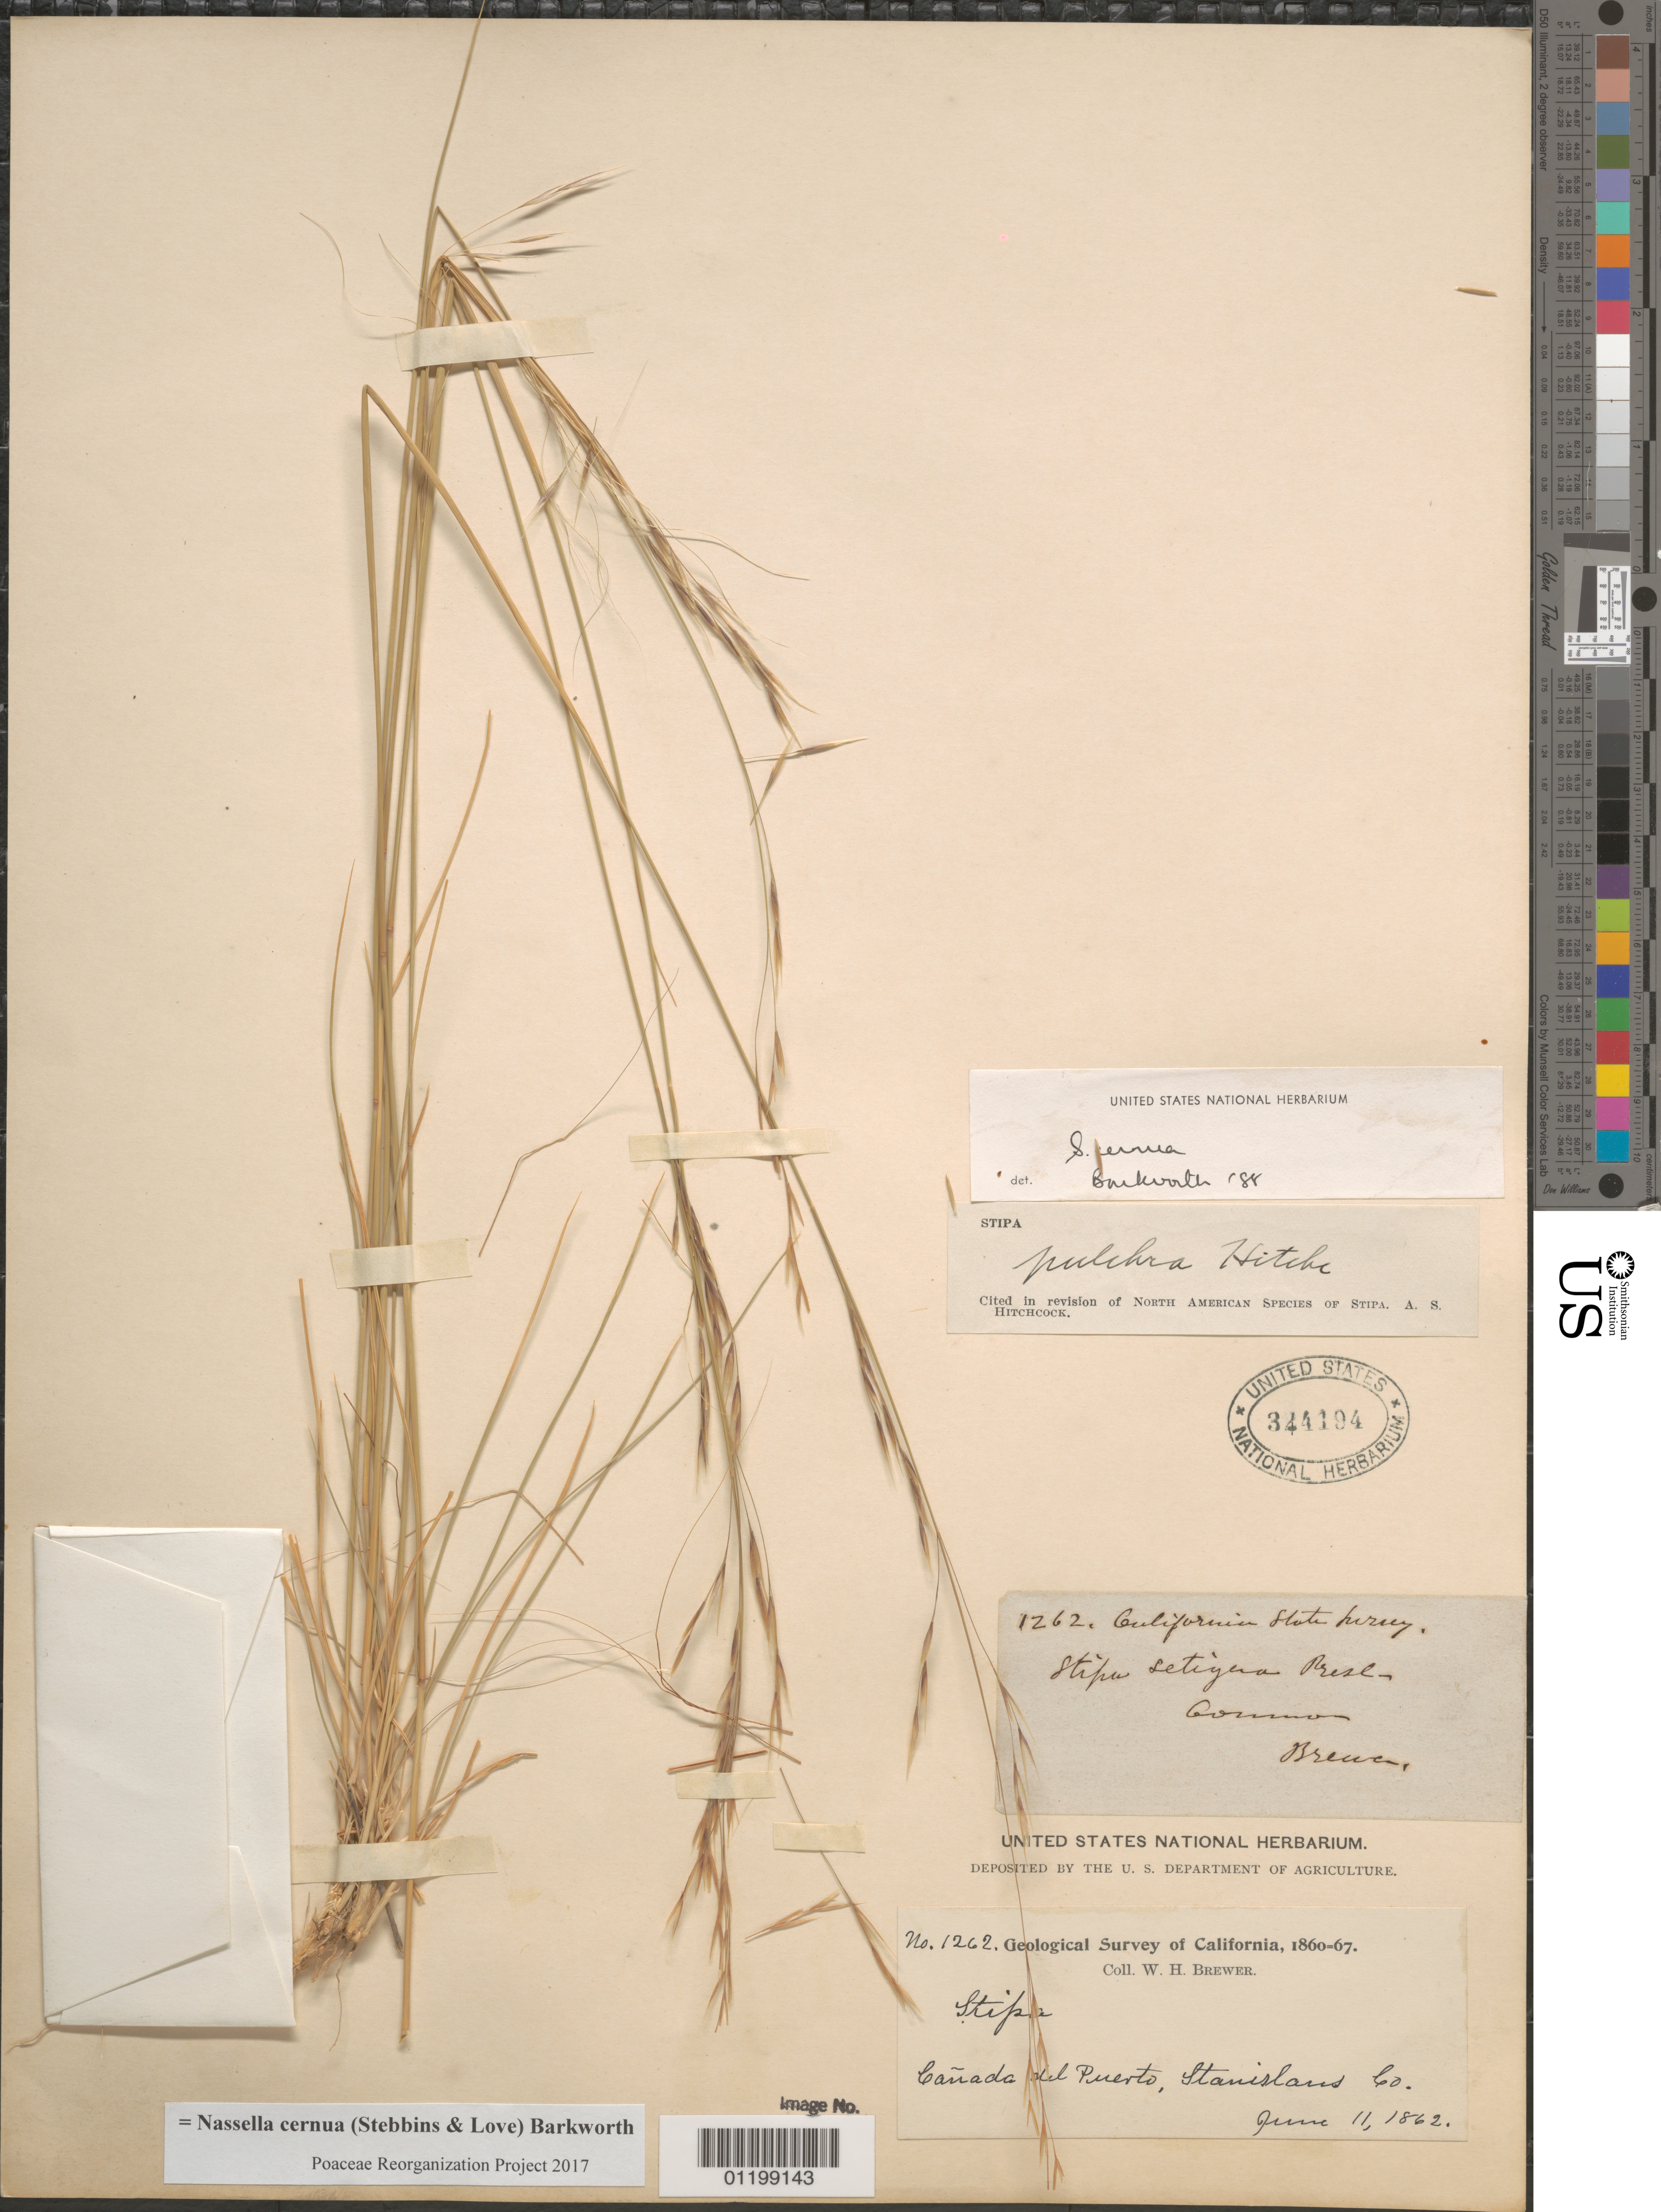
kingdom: Plantae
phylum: Tracheophyta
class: Liliopsida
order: Poales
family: Poaceae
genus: Nassella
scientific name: Nassella cernua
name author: (Stebbins & Love) Barkworth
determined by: Poaceae Reorganization Project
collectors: W. H. Brewer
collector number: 1262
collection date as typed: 11 Jun 1862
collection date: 1862-06-11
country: United States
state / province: California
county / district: Stanislaus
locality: Canada del Puerto.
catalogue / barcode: US 344194